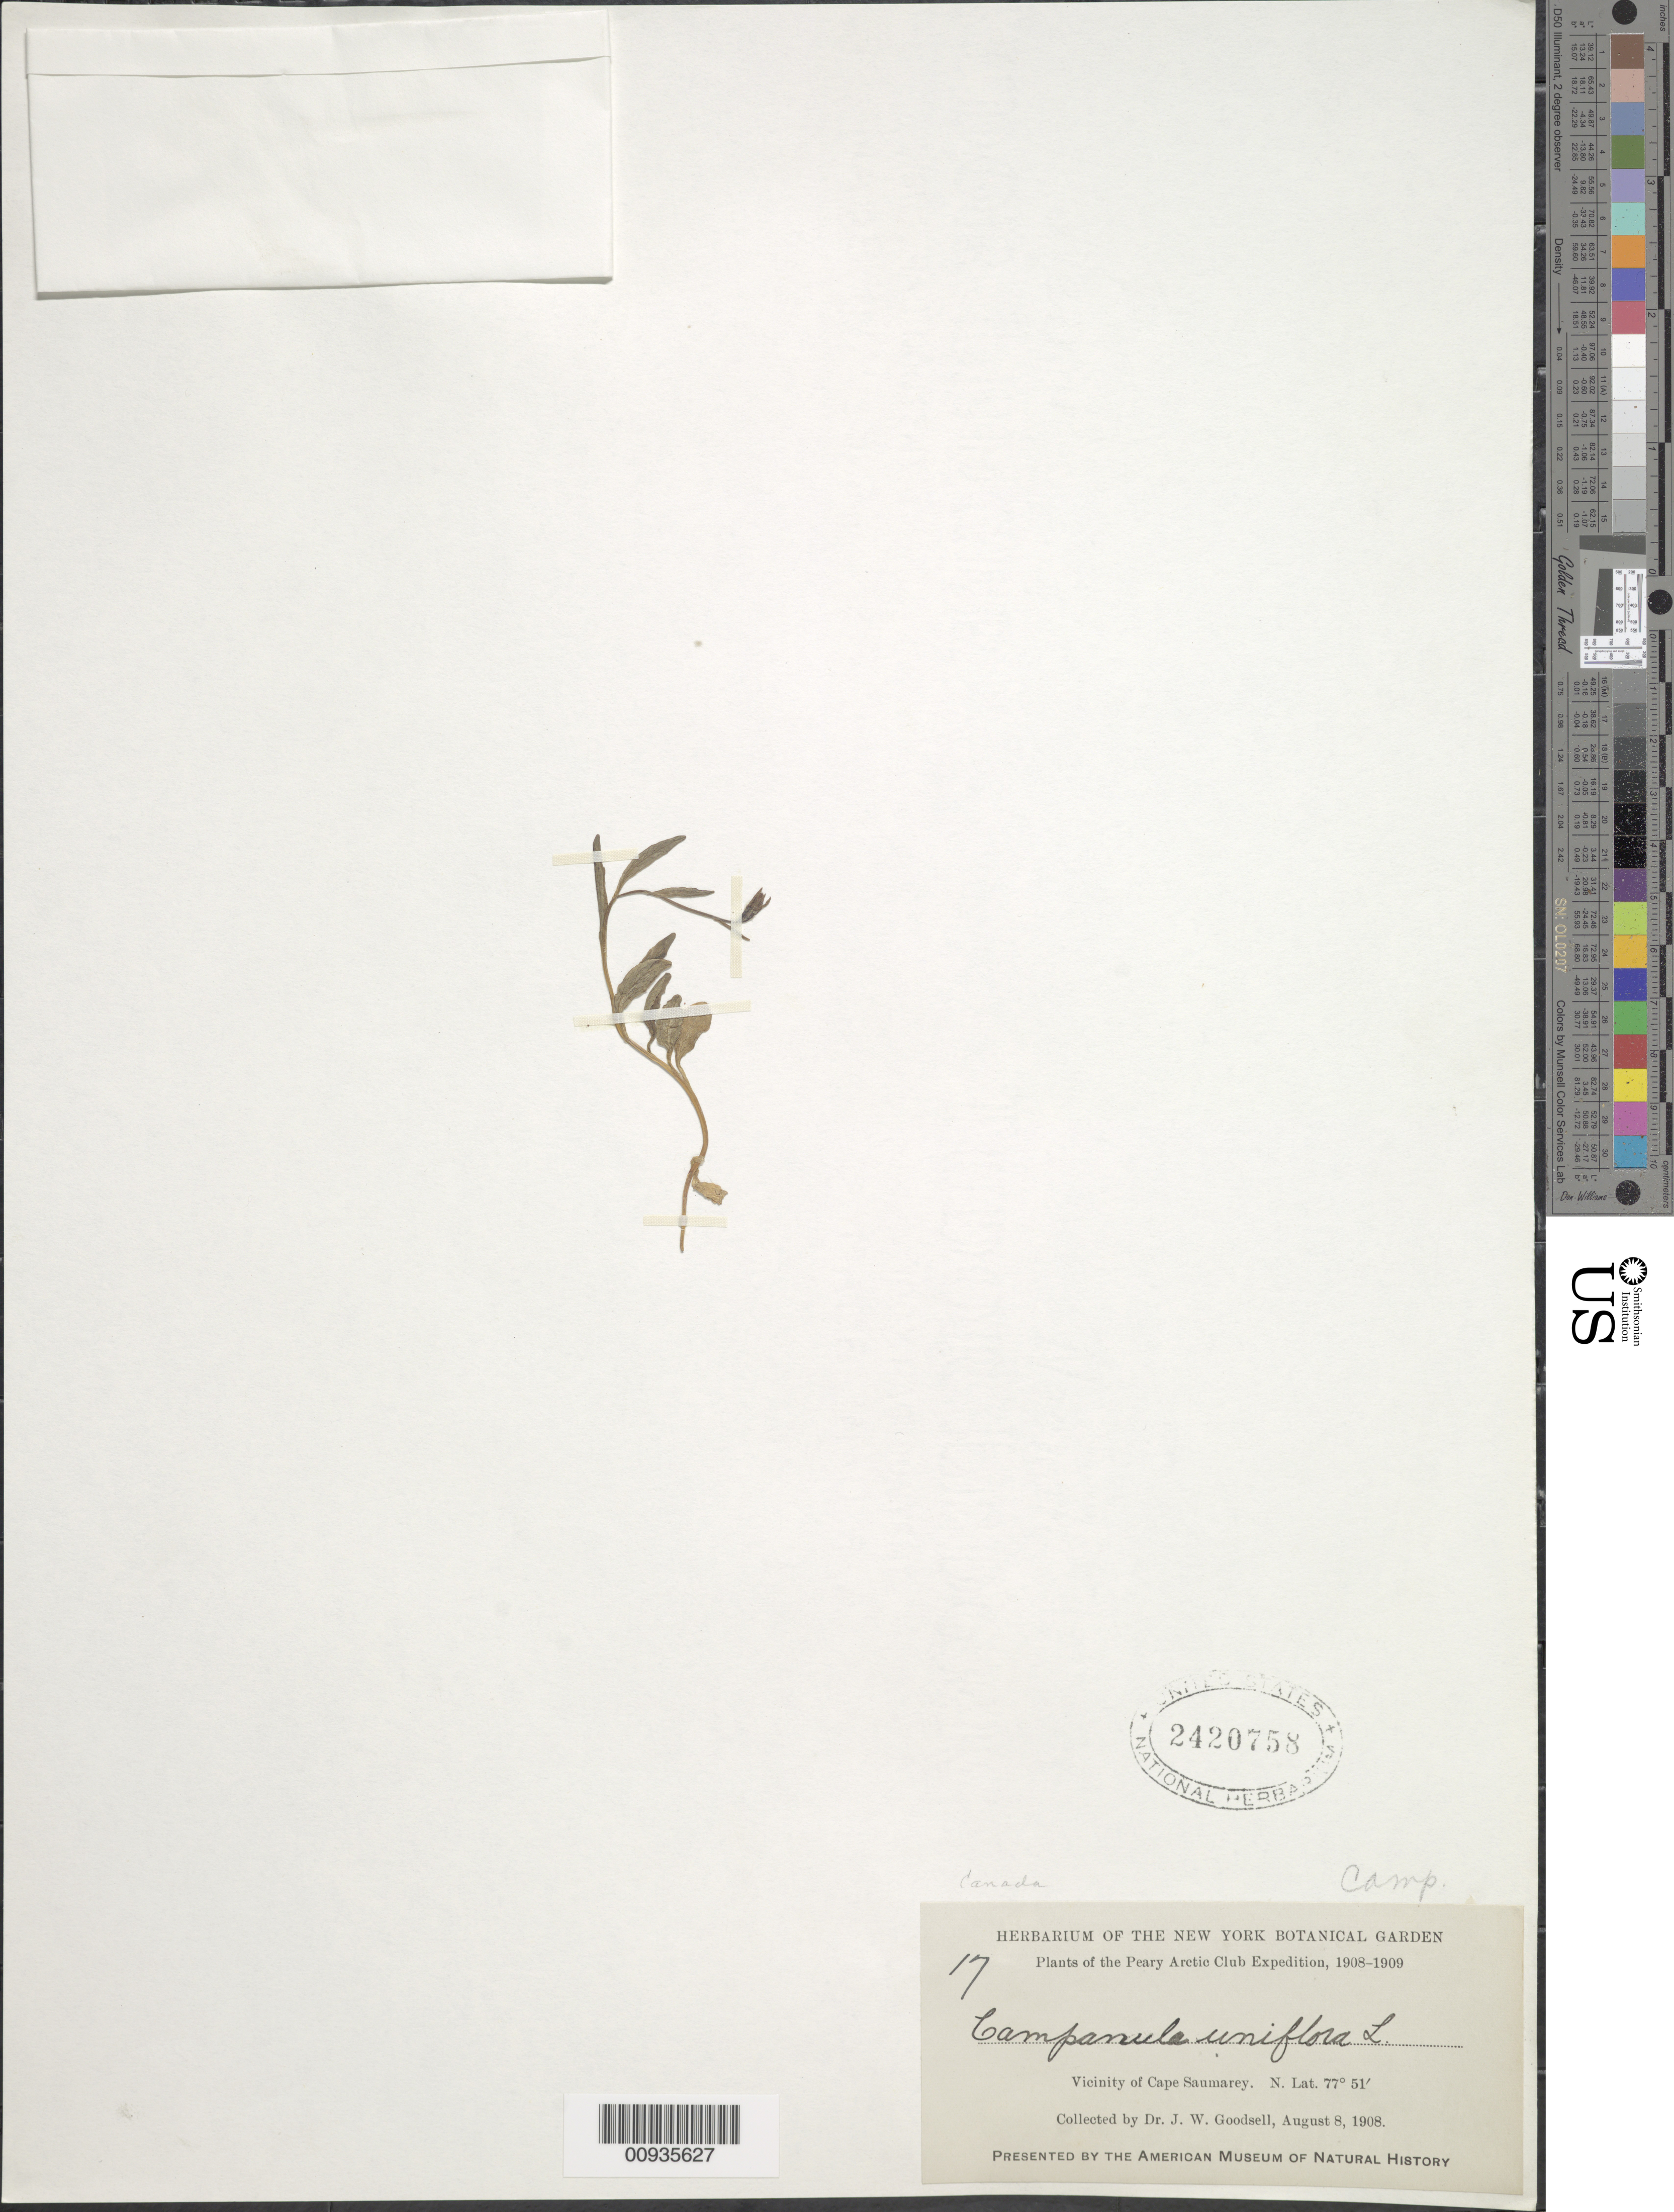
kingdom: Plantae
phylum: Tracheophyta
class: Magnoliopsida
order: Asterales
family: Campanulaceae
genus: Campanula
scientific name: Campanula uniflora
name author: L.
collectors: J. Goodsell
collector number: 17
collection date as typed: August 8, 1908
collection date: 1908-08-08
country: Canada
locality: Cape Saumarey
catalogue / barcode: US 2420758